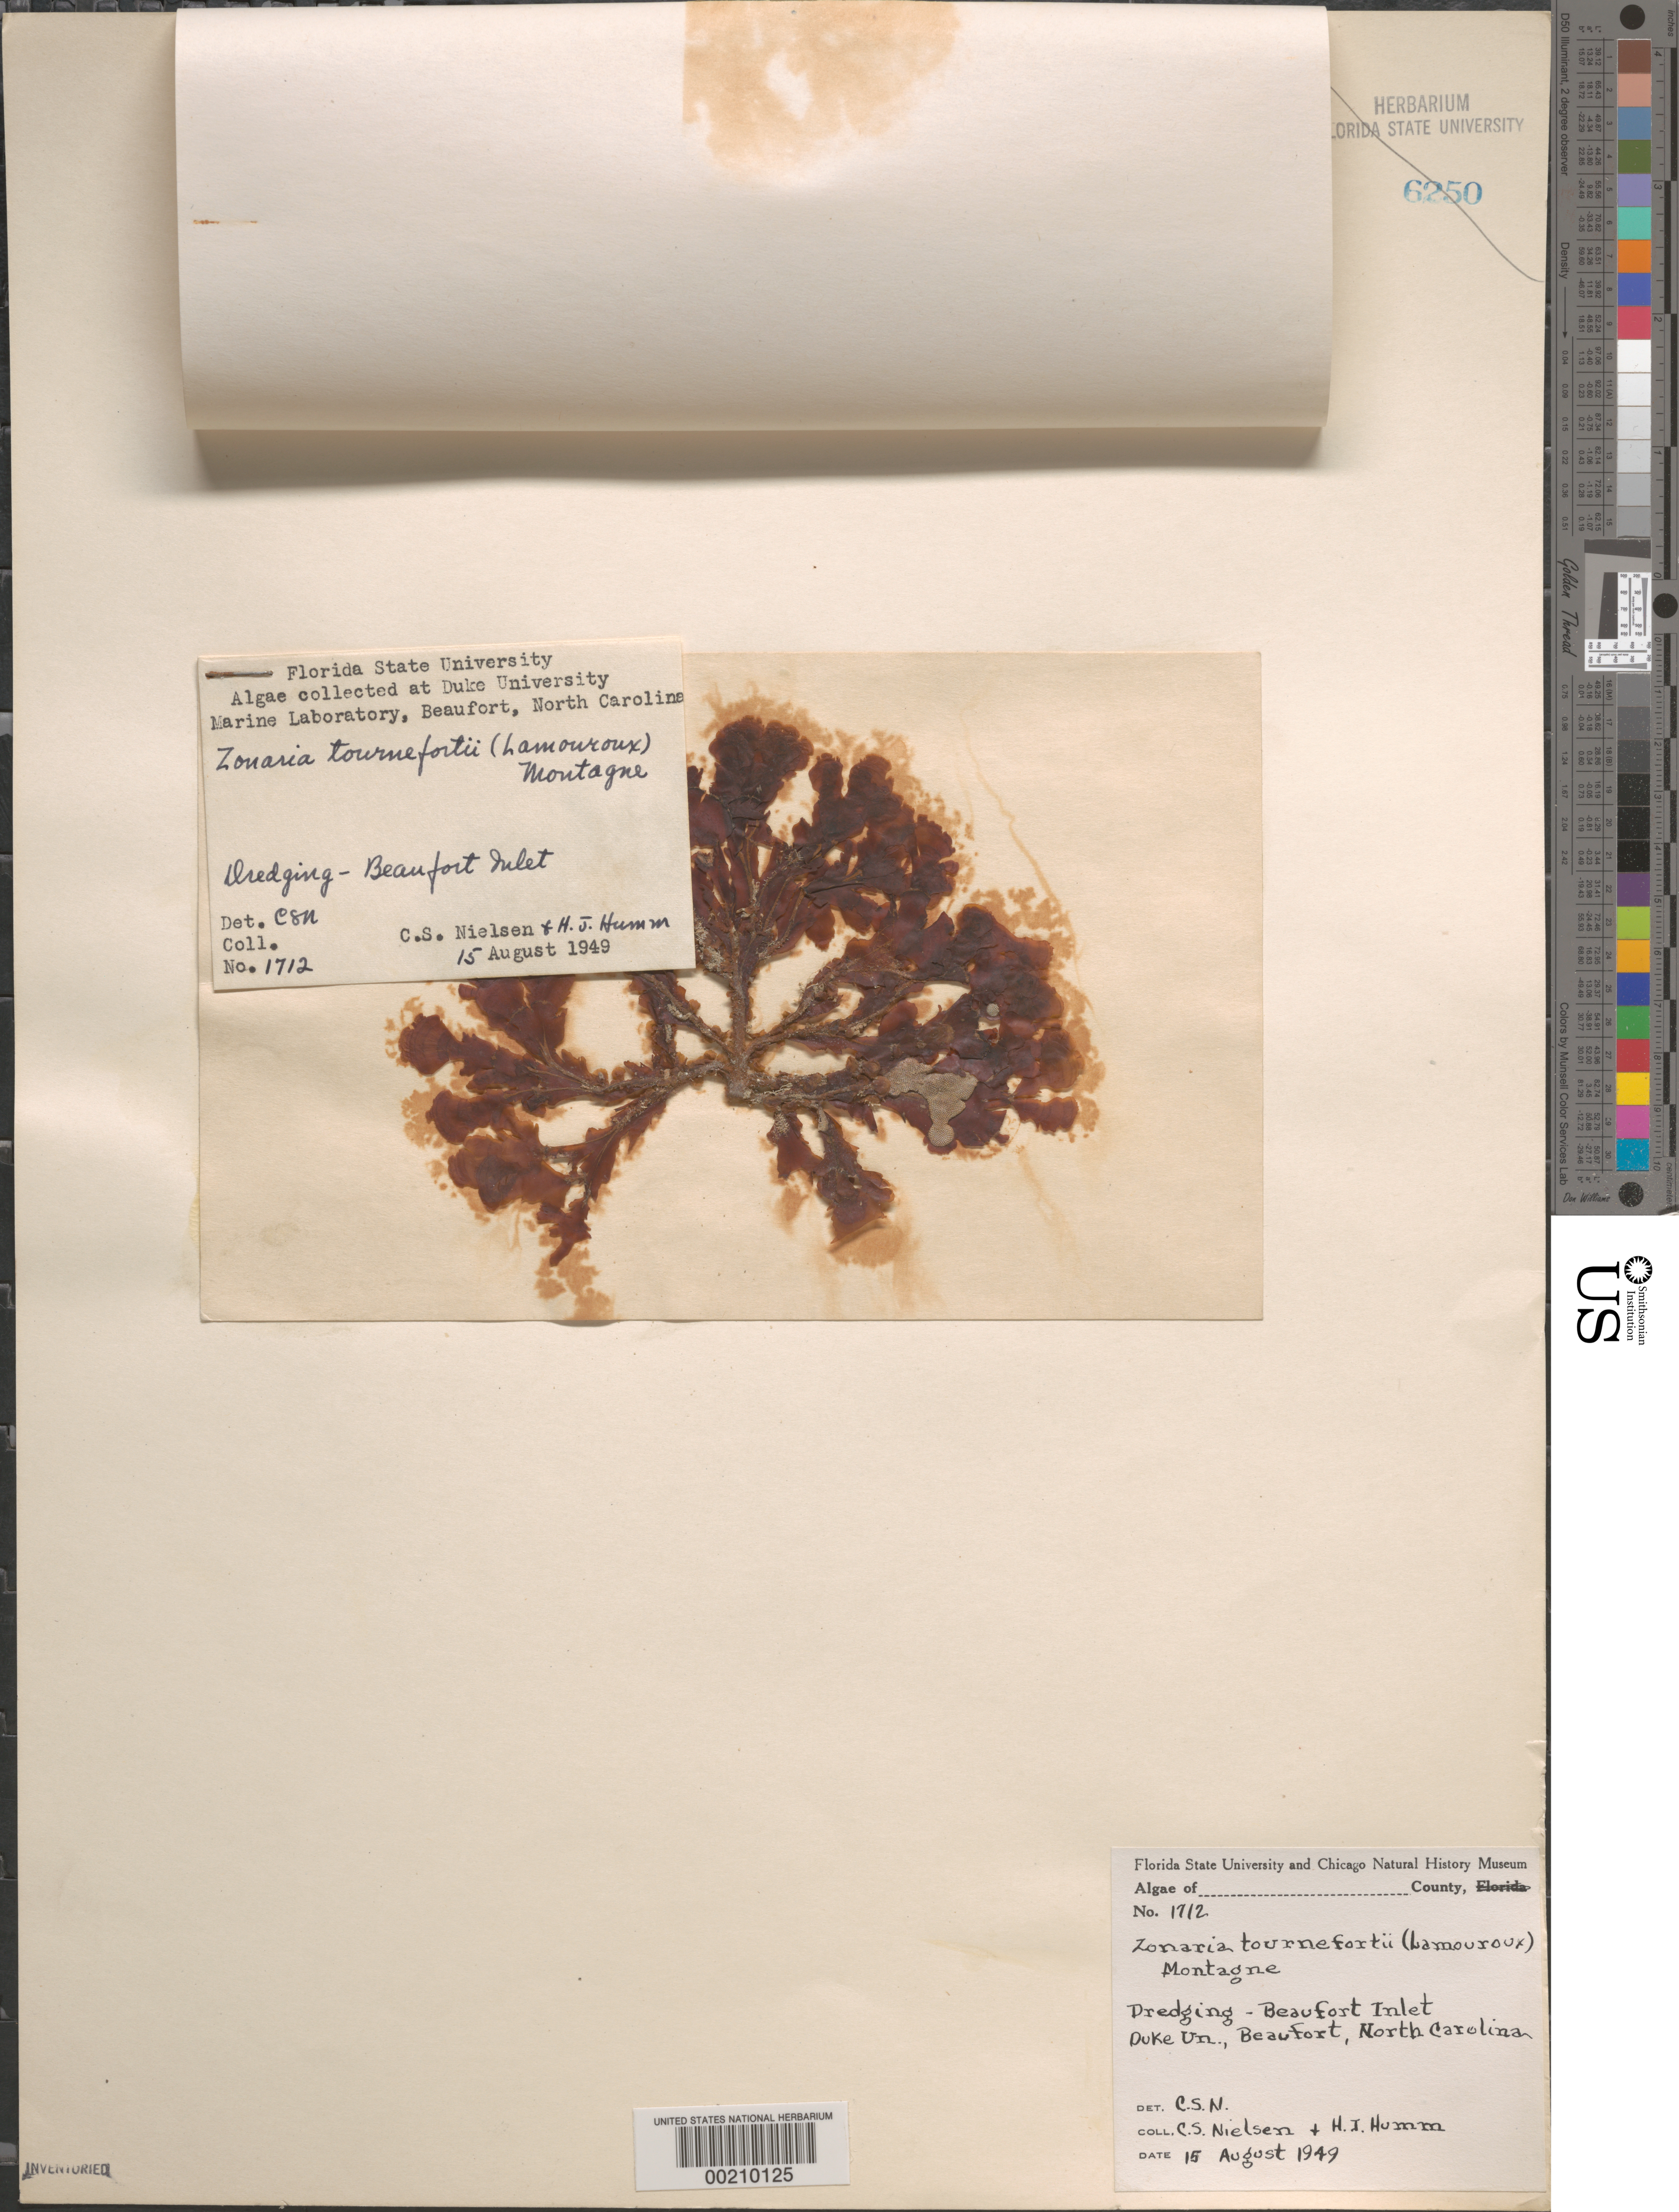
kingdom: Chromista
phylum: Ochrophyta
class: Phaeophyceae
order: Dictyotales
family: Dictyotaceae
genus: Zonaria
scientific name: Zonaria tournefortii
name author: (J.V.Lamouroux) Mont.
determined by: Nielsen, C. S.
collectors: C. S. Nielsen & H. J. Humm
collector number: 1712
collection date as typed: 15 Aug 1949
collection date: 1949-08-15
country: United States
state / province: North Carolina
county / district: Carteret County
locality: Beaufort, Beaufort Inlet, Duke University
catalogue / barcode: US 21270